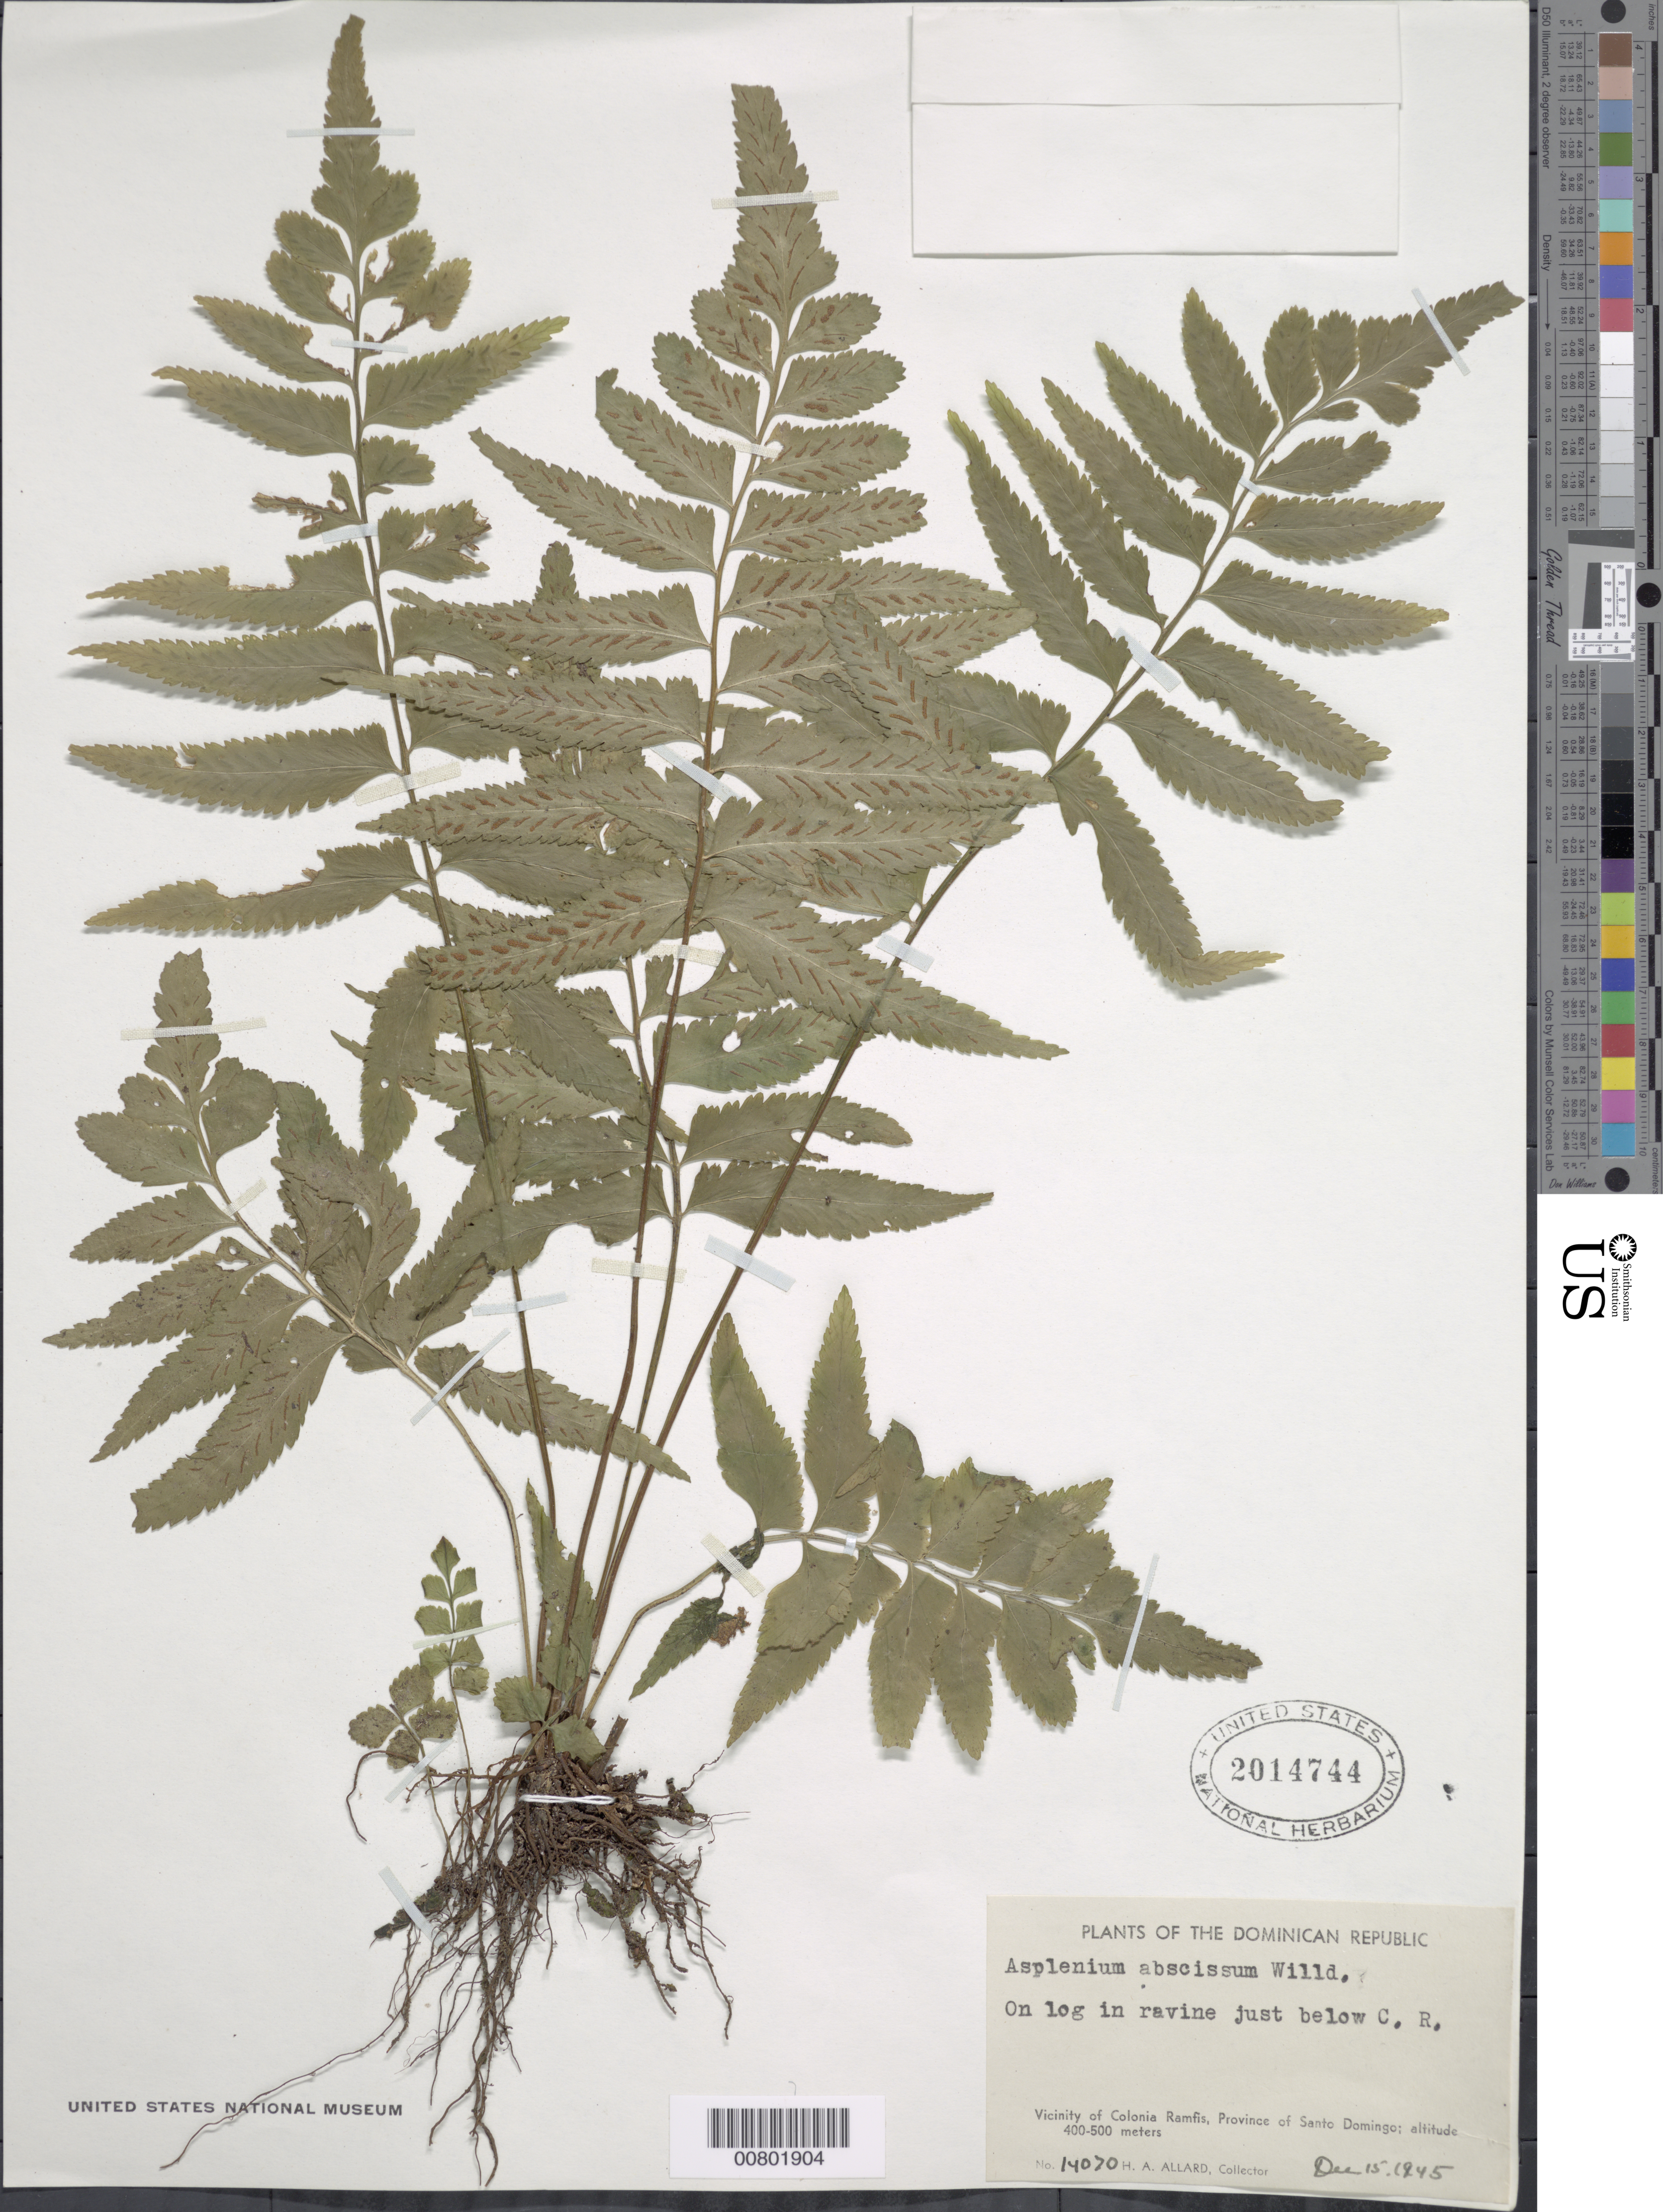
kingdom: Plantae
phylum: Tracheophyta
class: Polypodiopsida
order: Polypodiales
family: Aspleniaceae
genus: Asplenium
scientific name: Asplenium abscissum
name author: Willd.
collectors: H. A. Allard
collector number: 14070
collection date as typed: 15 Dec 1945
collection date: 1945-12-15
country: Dominican Republic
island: Hispaniola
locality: Prov. Santo Domingo, just below Colonia Ramfis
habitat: On log in ravine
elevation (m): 400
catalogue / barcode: US 2014744